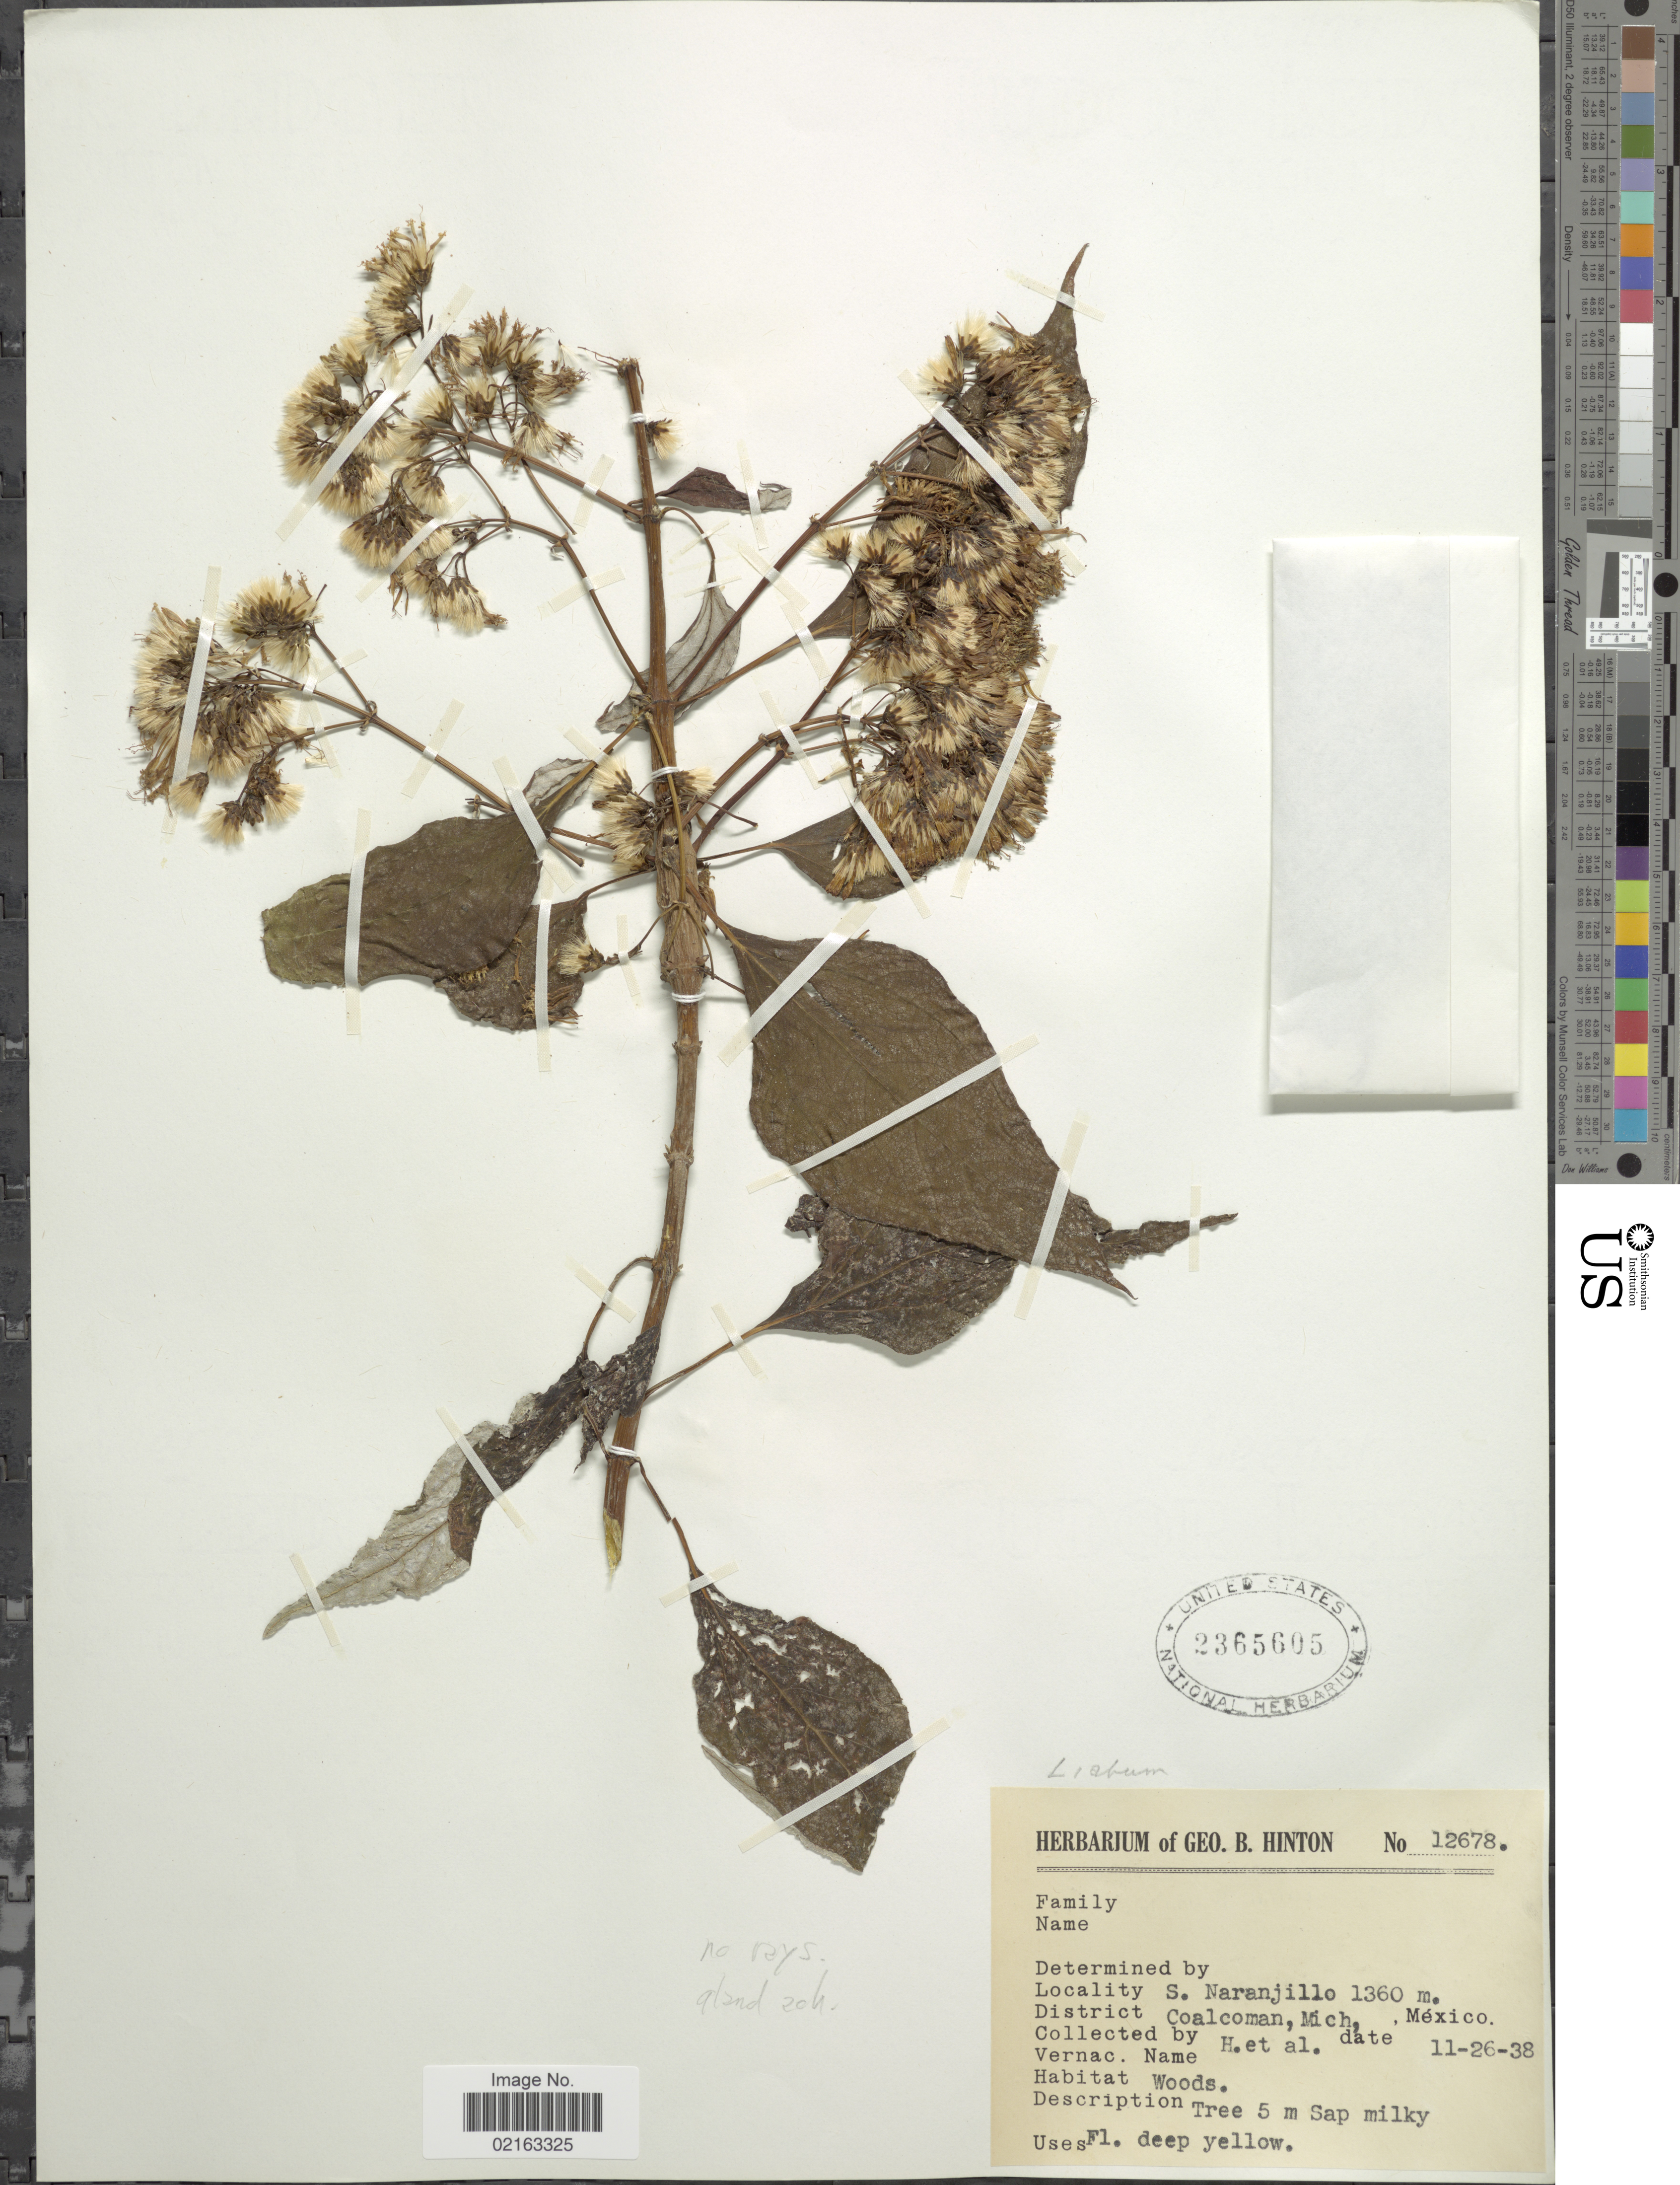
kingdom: Plantae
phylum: Tracheophyta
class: Magnoliopsida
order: Asterales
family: Asteraceae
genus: Sinclairia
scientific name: Sinclairia glabra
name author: (Hemsl.) Rydb.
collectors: G. B. Hinton & et al.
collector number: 12678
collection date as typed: Transcribed d/m/y: 26/11/38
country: Mexico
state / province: Michoacán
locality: S. Naranjillo. District Coalcoman, Mich, México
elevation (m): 1360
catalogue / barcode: US 2365605